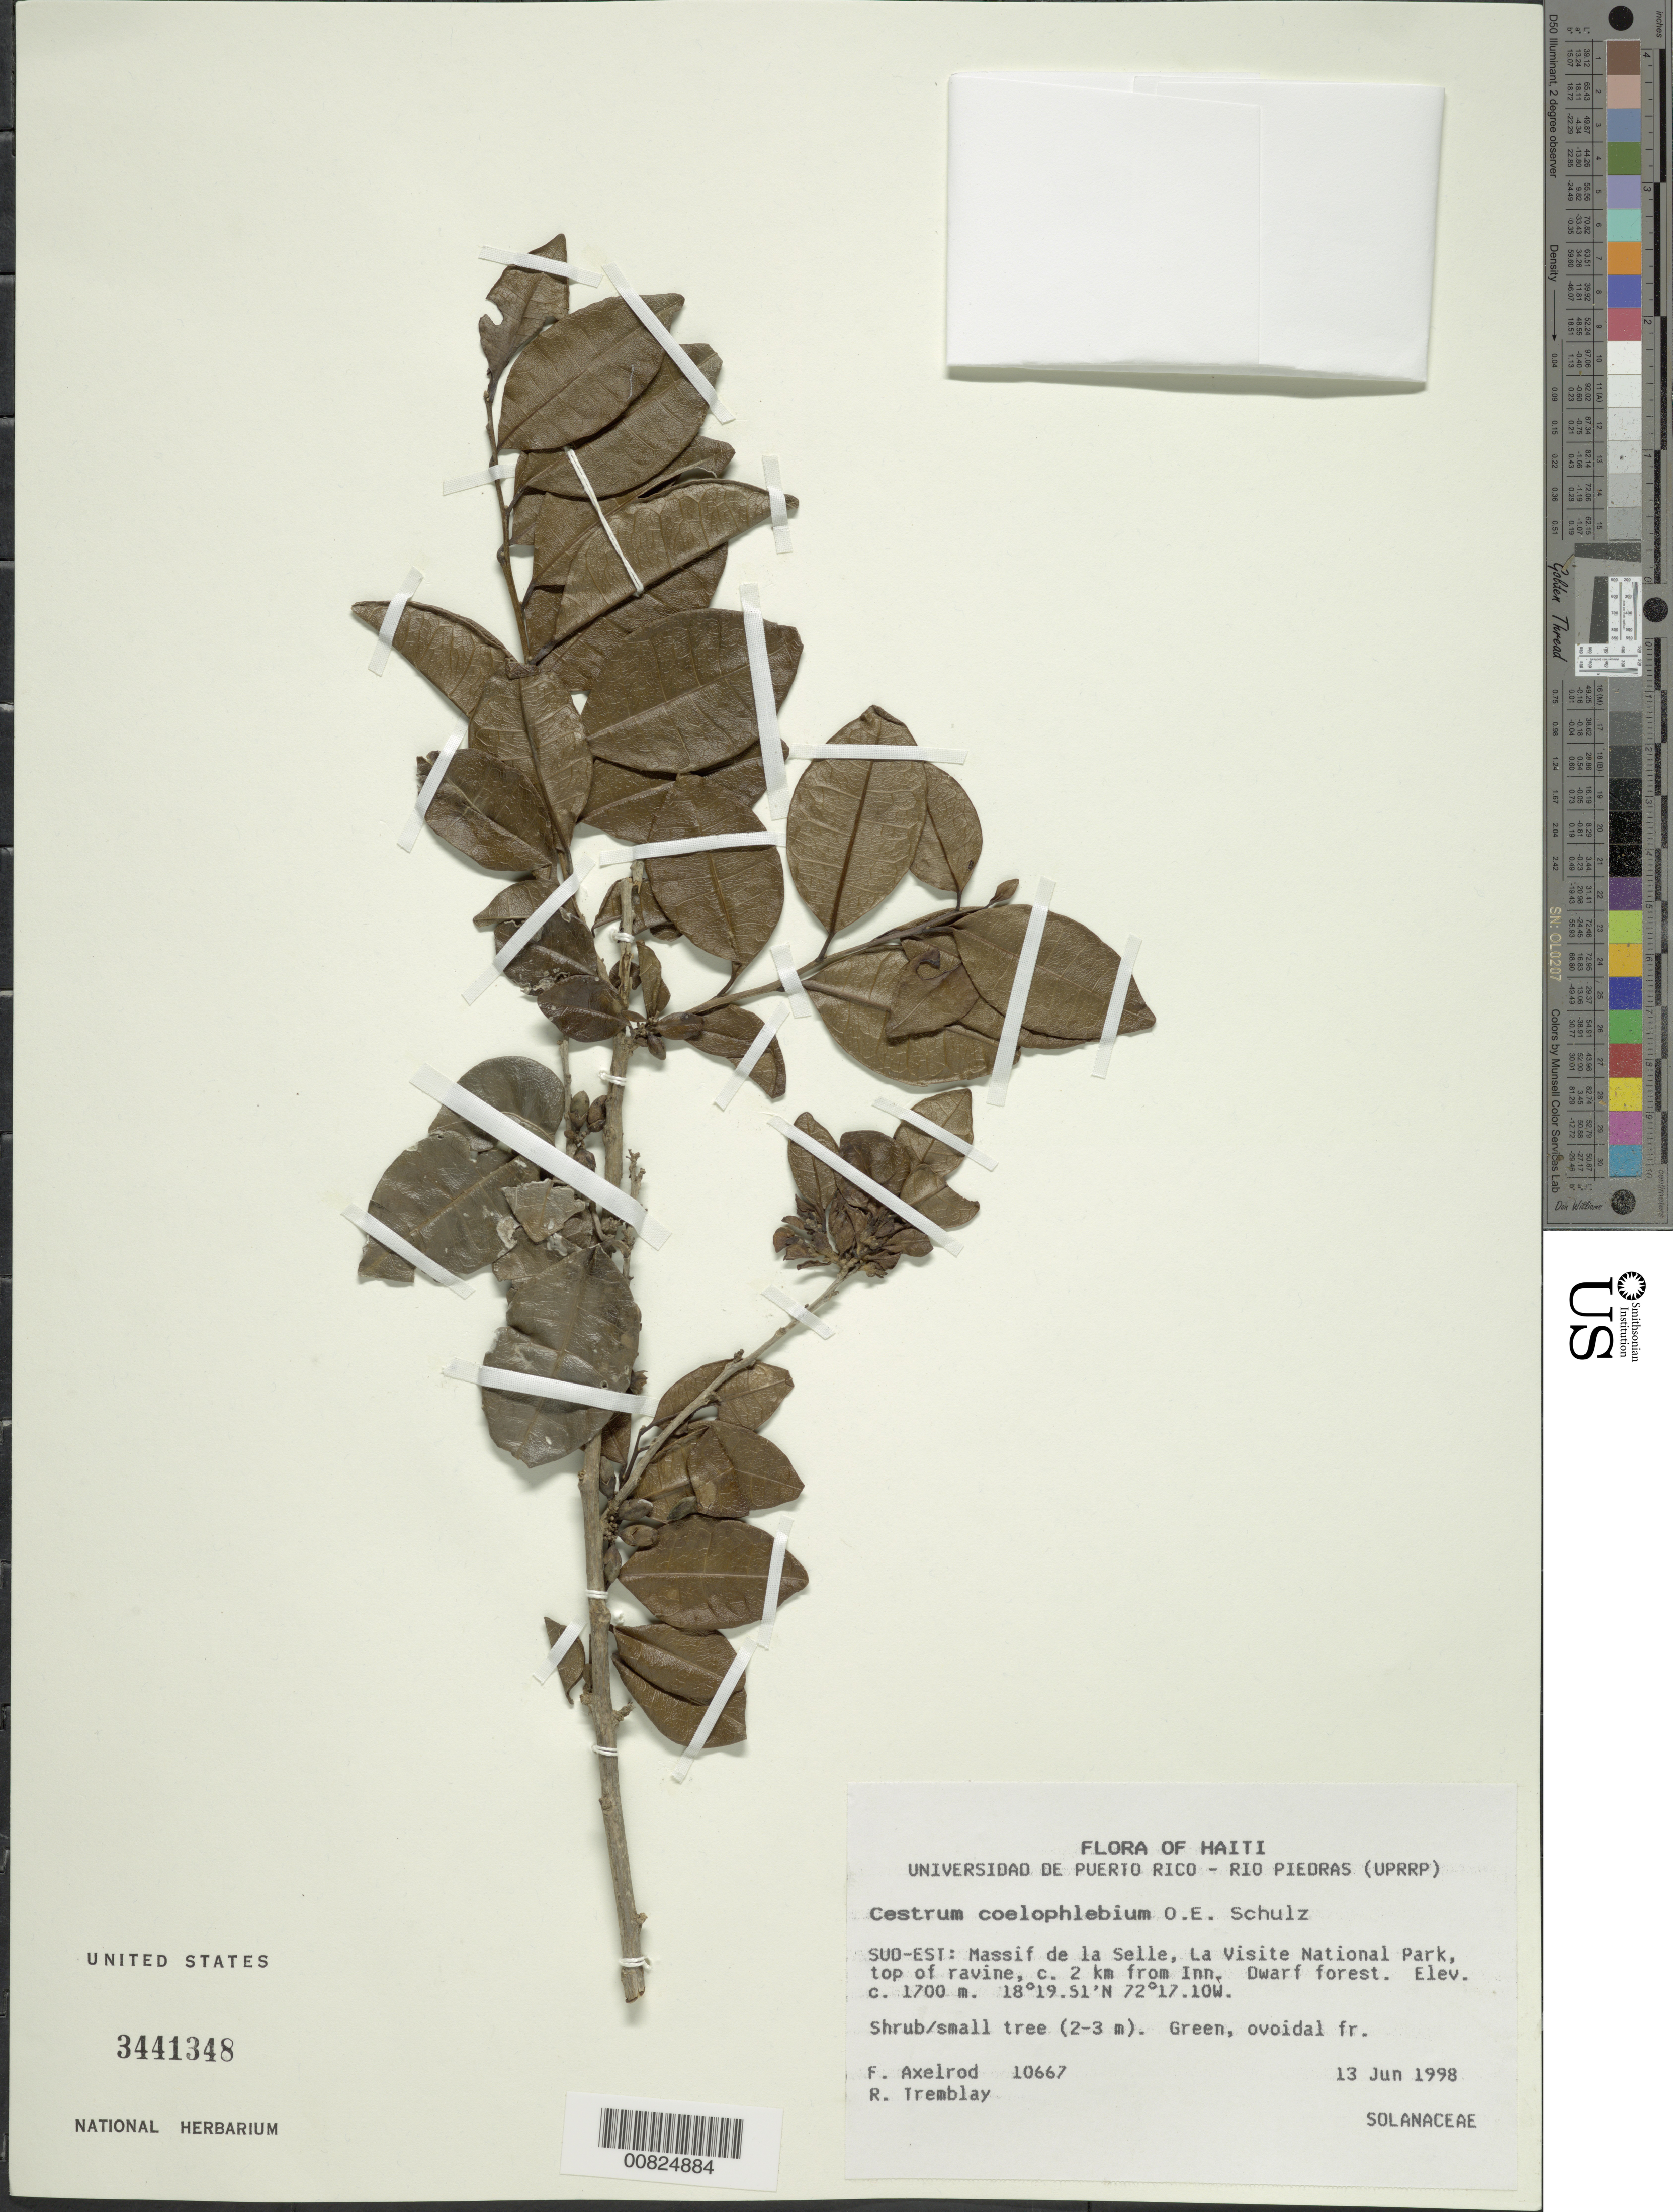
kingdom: Plantae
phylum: Tracheophyta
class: Magnoliopsida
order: Solanales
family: Solanaceae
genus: Cestrum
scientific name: Cestrum coelophlebium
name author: O.E. Schulz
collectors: F. S. Axelrod & R. L. Tremblay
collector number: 10667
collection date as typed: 13 Jun 1998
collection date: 1998-06-13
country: Haiti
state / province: Sud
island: Hispaniola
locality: Massif de la Selle, La Visite National Park, c. 2 km from Inn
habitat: Top of ravine in dwarf forest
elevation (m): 1700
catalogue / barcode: US 3441348